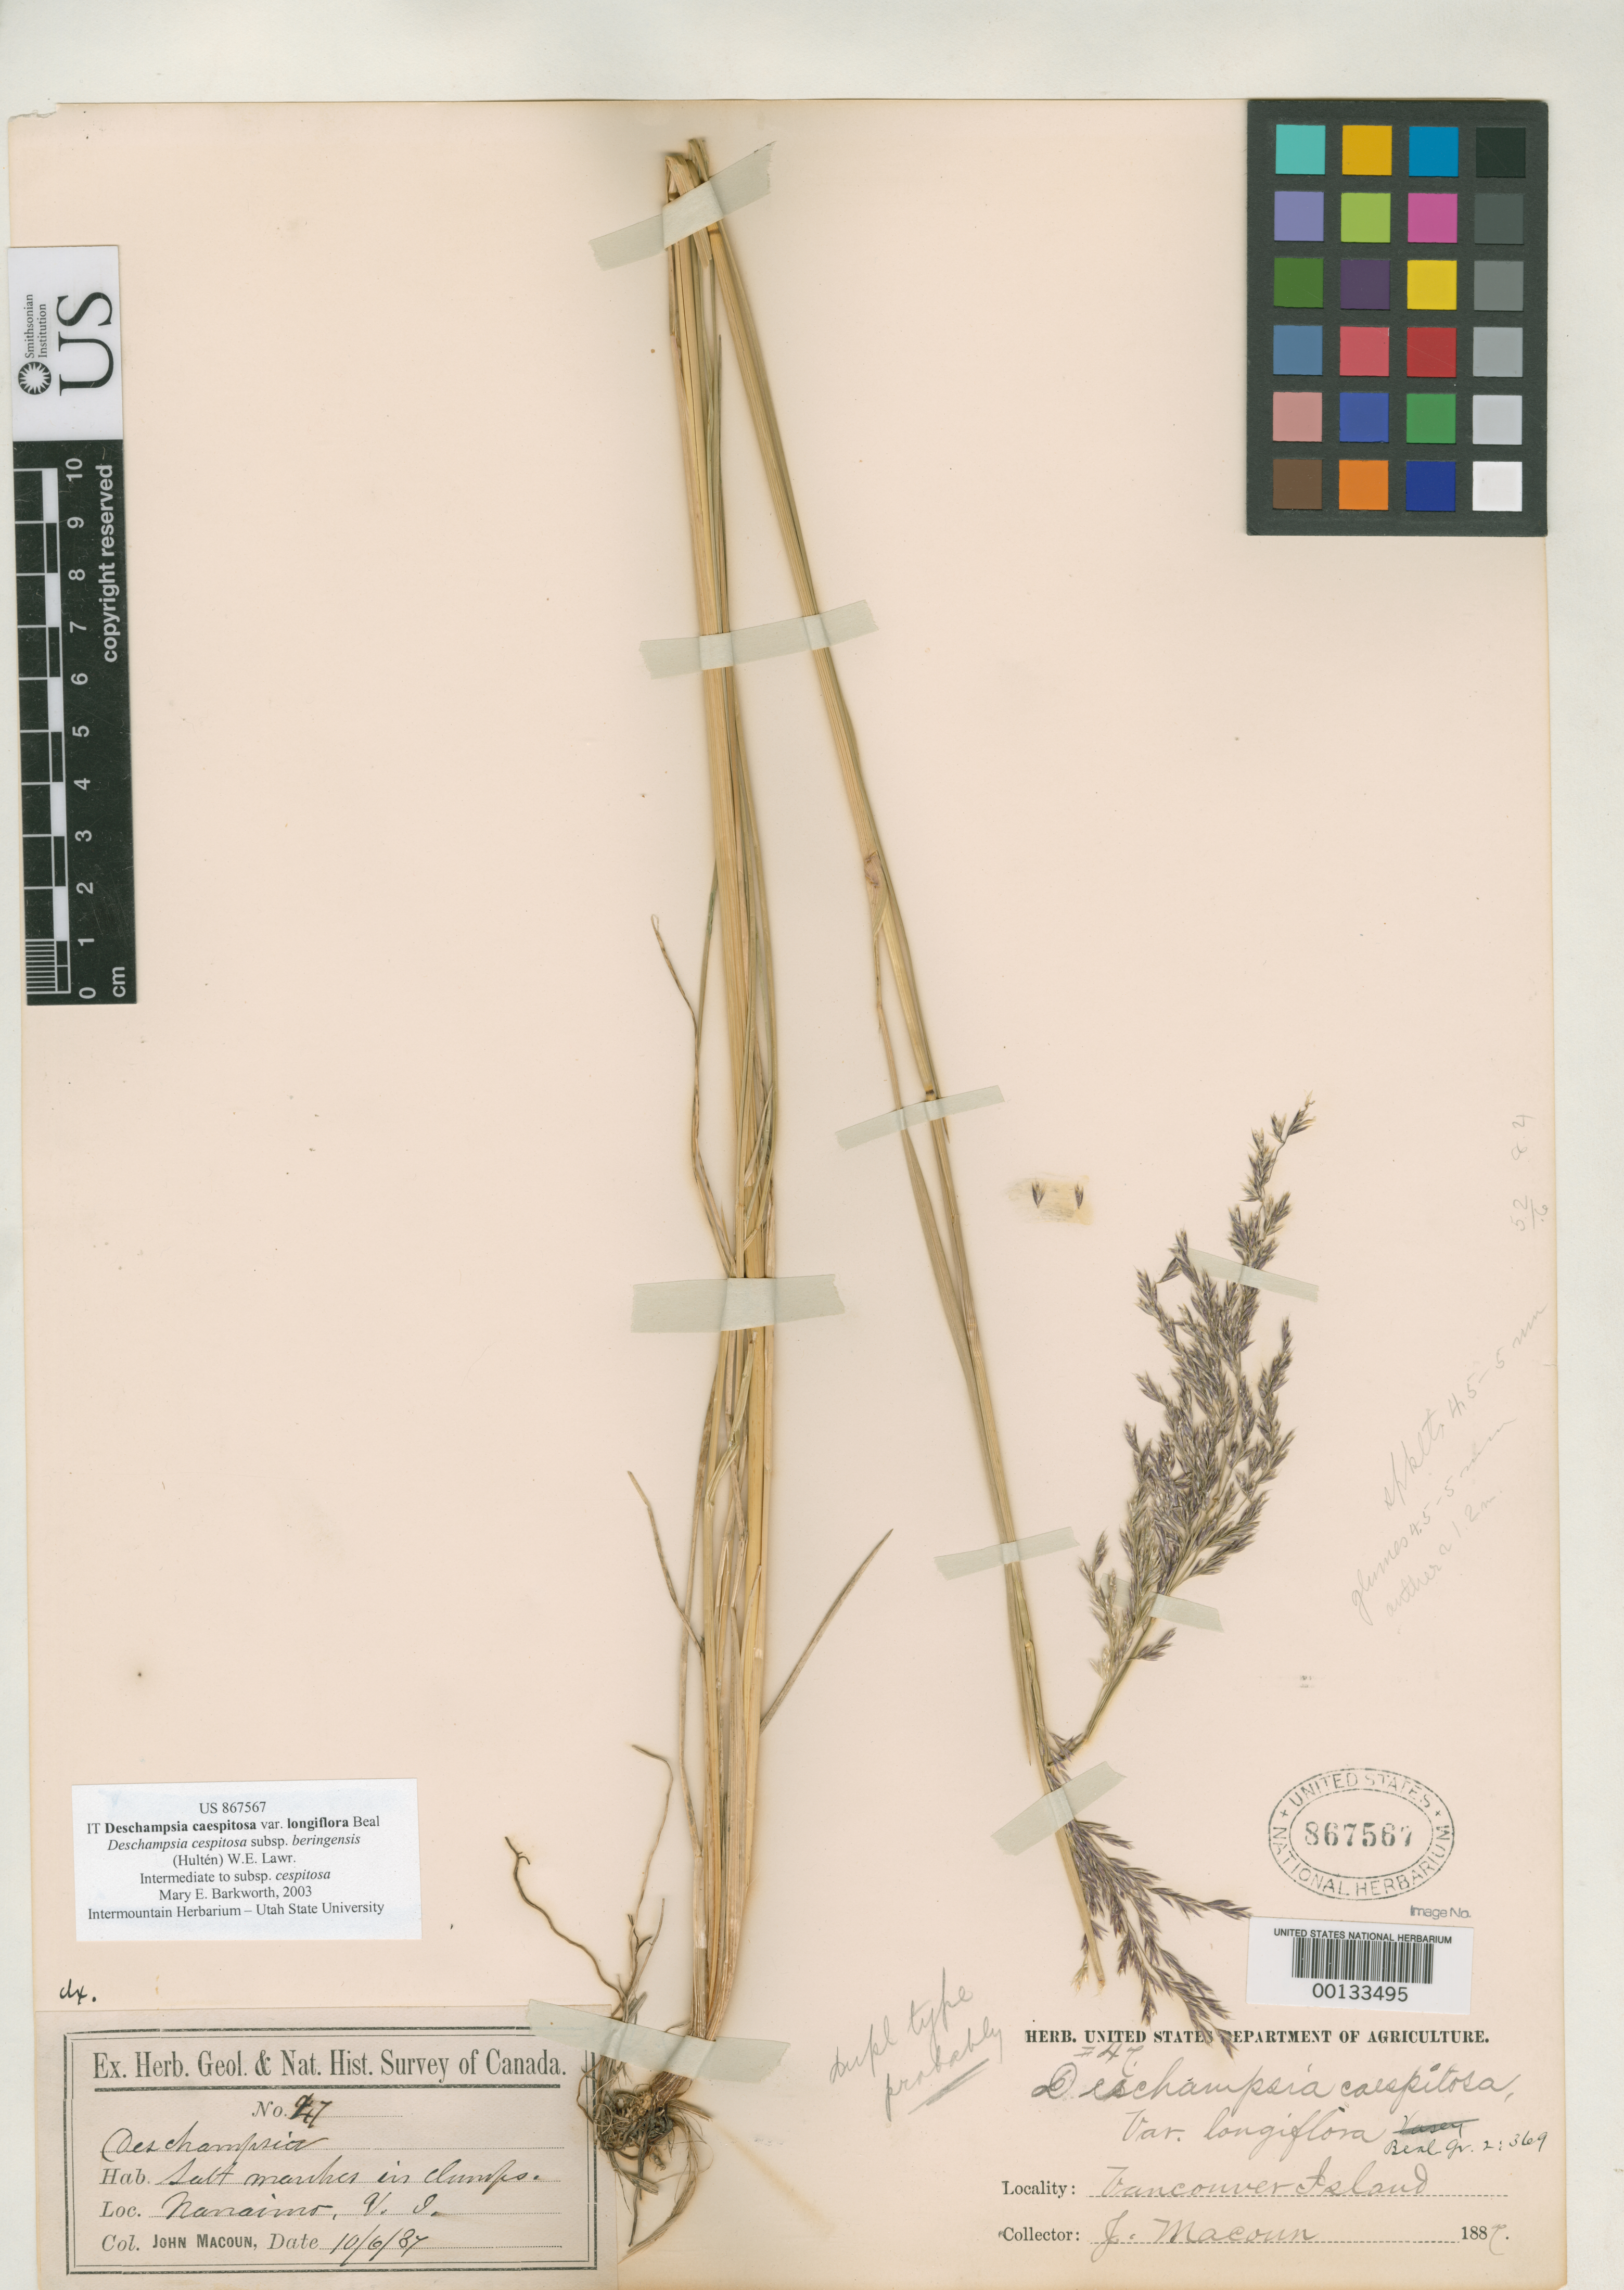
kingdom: Plantae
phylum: Tracheophyta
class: Liliopsida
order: Poales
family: Poaceae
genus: Deschampsia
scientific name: Deschampsia cespitosa var. longiflora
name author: W.J. Beal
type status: Isotype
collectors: J. Macoun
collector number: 47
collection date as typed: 10 Jun 1887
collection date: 1887-06-10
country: Canada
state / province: British Columbia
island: Vancouver Island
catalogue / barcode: US 867567